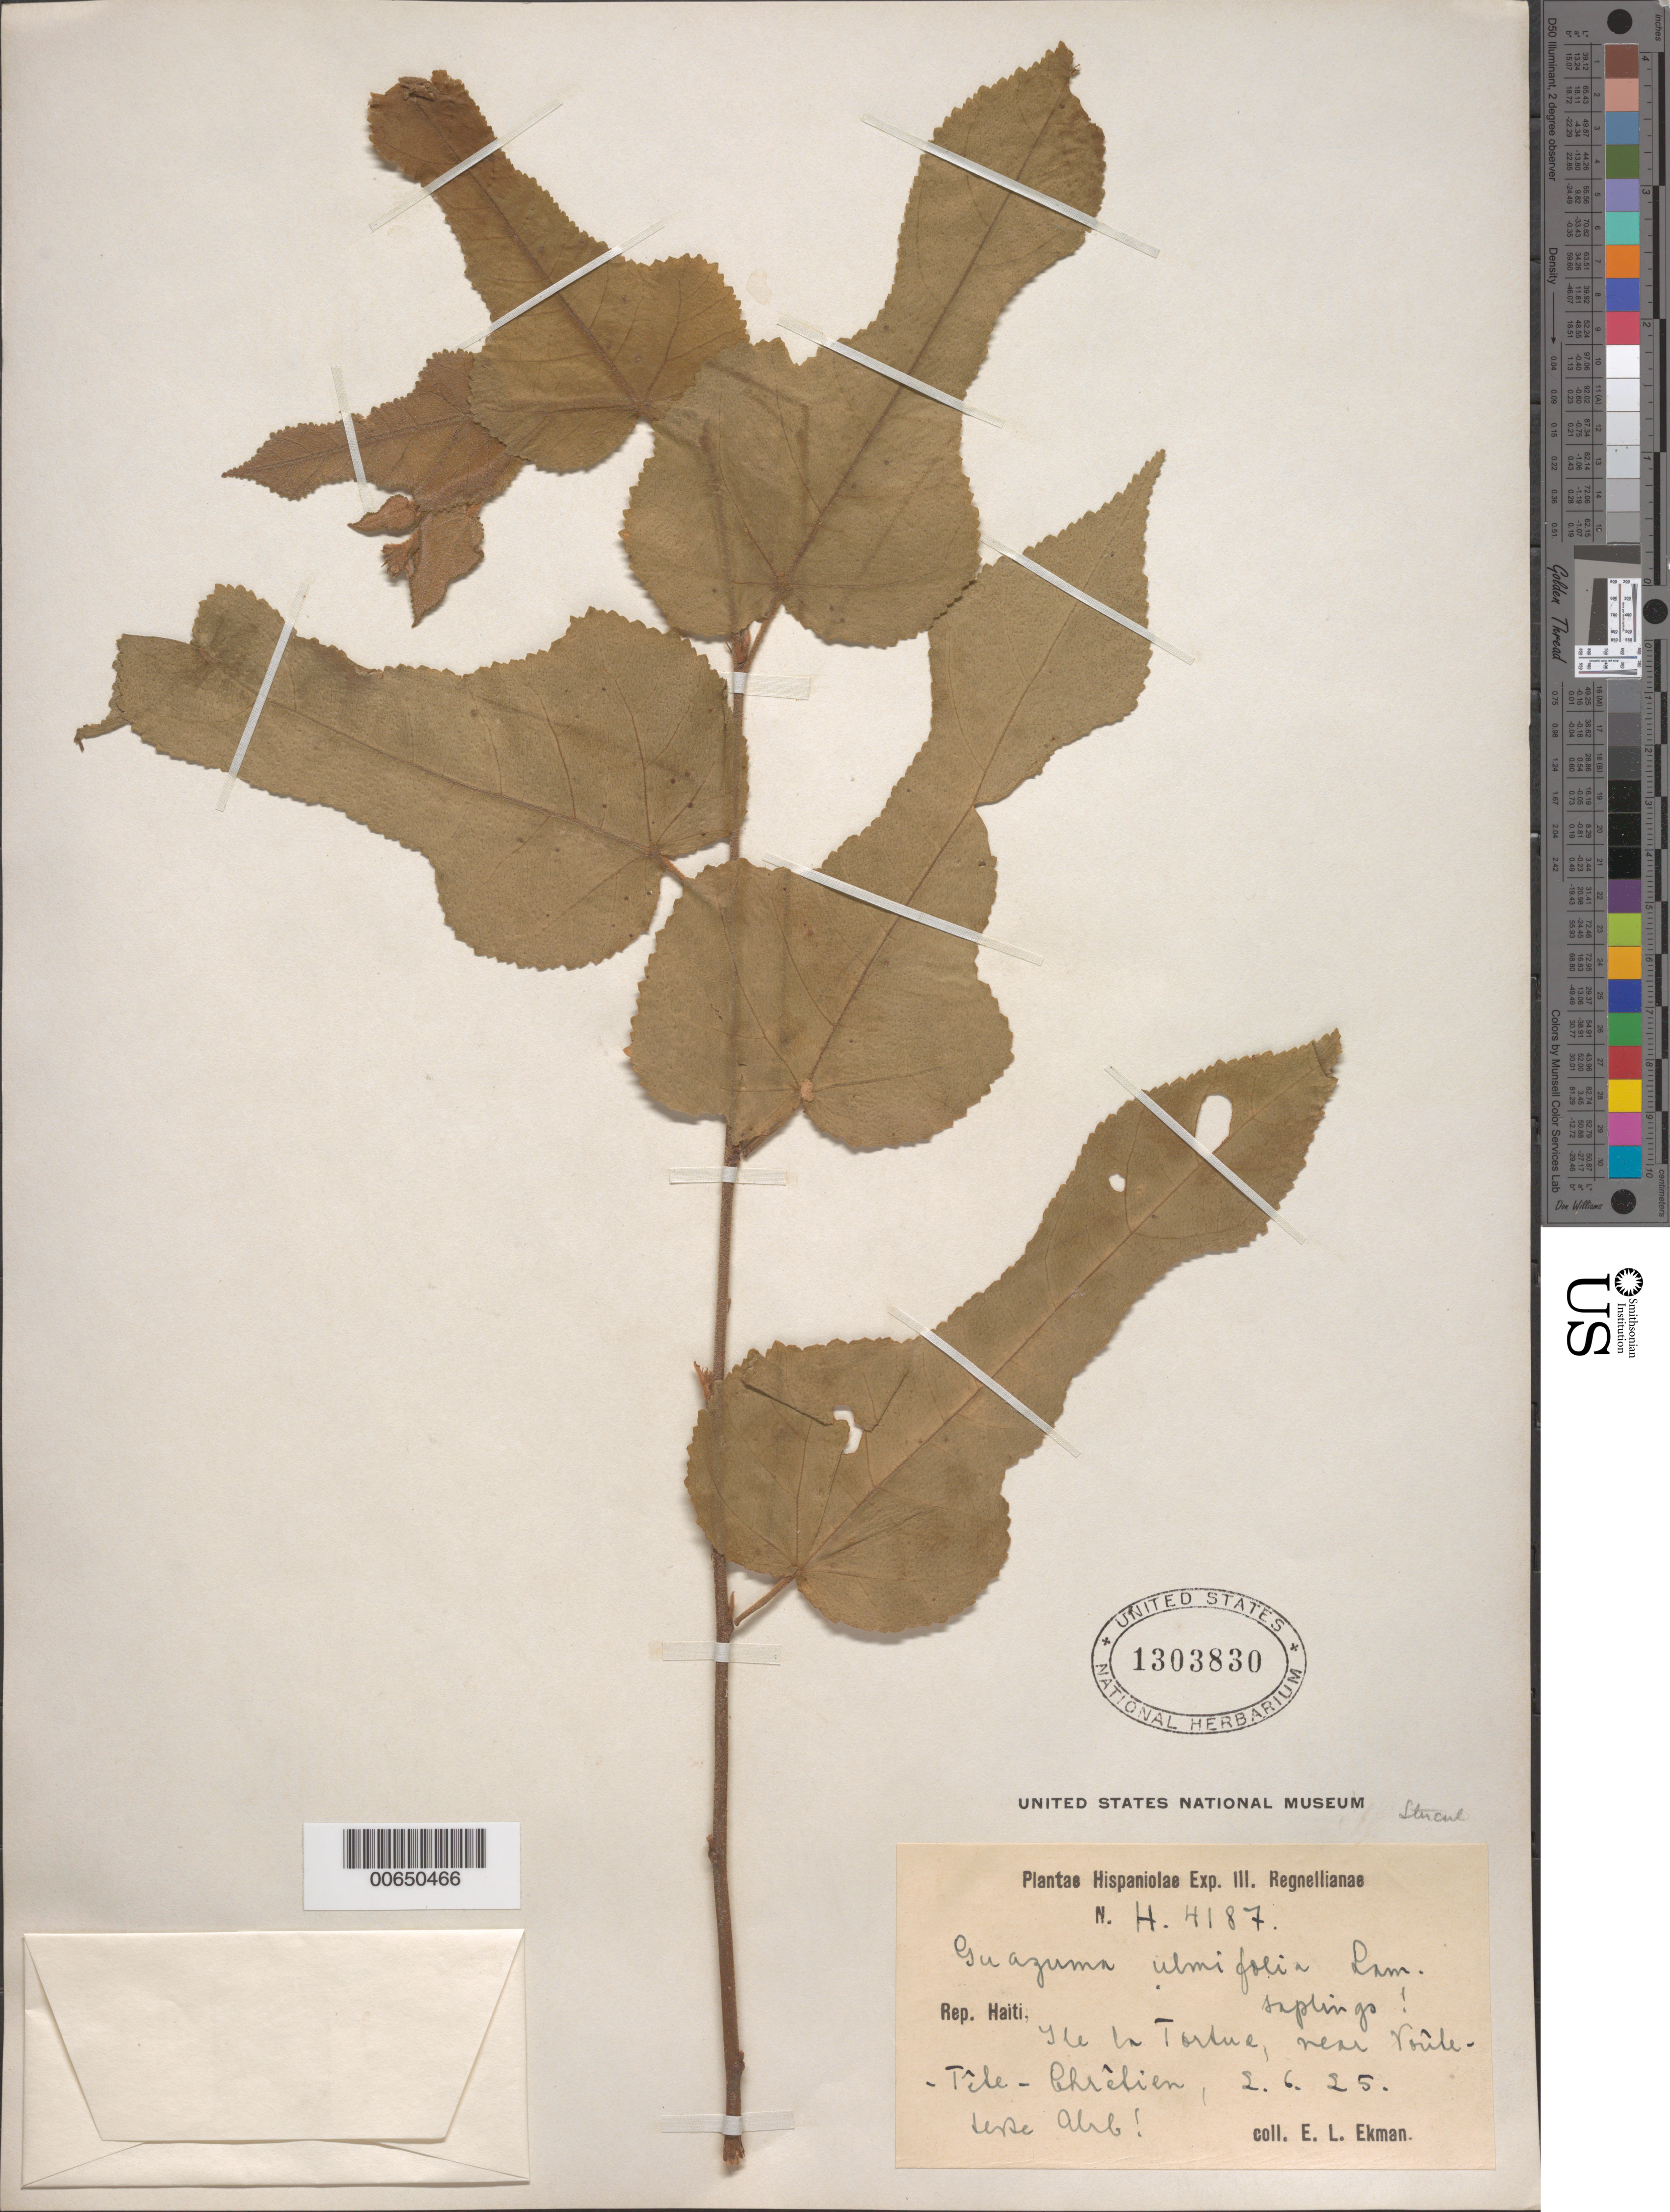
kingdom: Plantae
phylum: Tracheophyta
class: Magnoliopsida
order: Malvales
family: Malvaceae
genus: Guazuma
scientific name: Guazuma ulmifolia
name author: Lam.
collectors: E. L. Ekman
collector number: H 4187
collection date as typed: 02 Jun 1925 or 06 Feb 1925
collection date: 1925-02-06 or 1925-06-02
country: Haiti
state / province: Nord-Ouest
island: Tortuga Island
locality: Near Voùle-Têle-Chrèlien. [?]. [Tortue I. = Tortuga I.]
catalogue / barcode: US 1303830